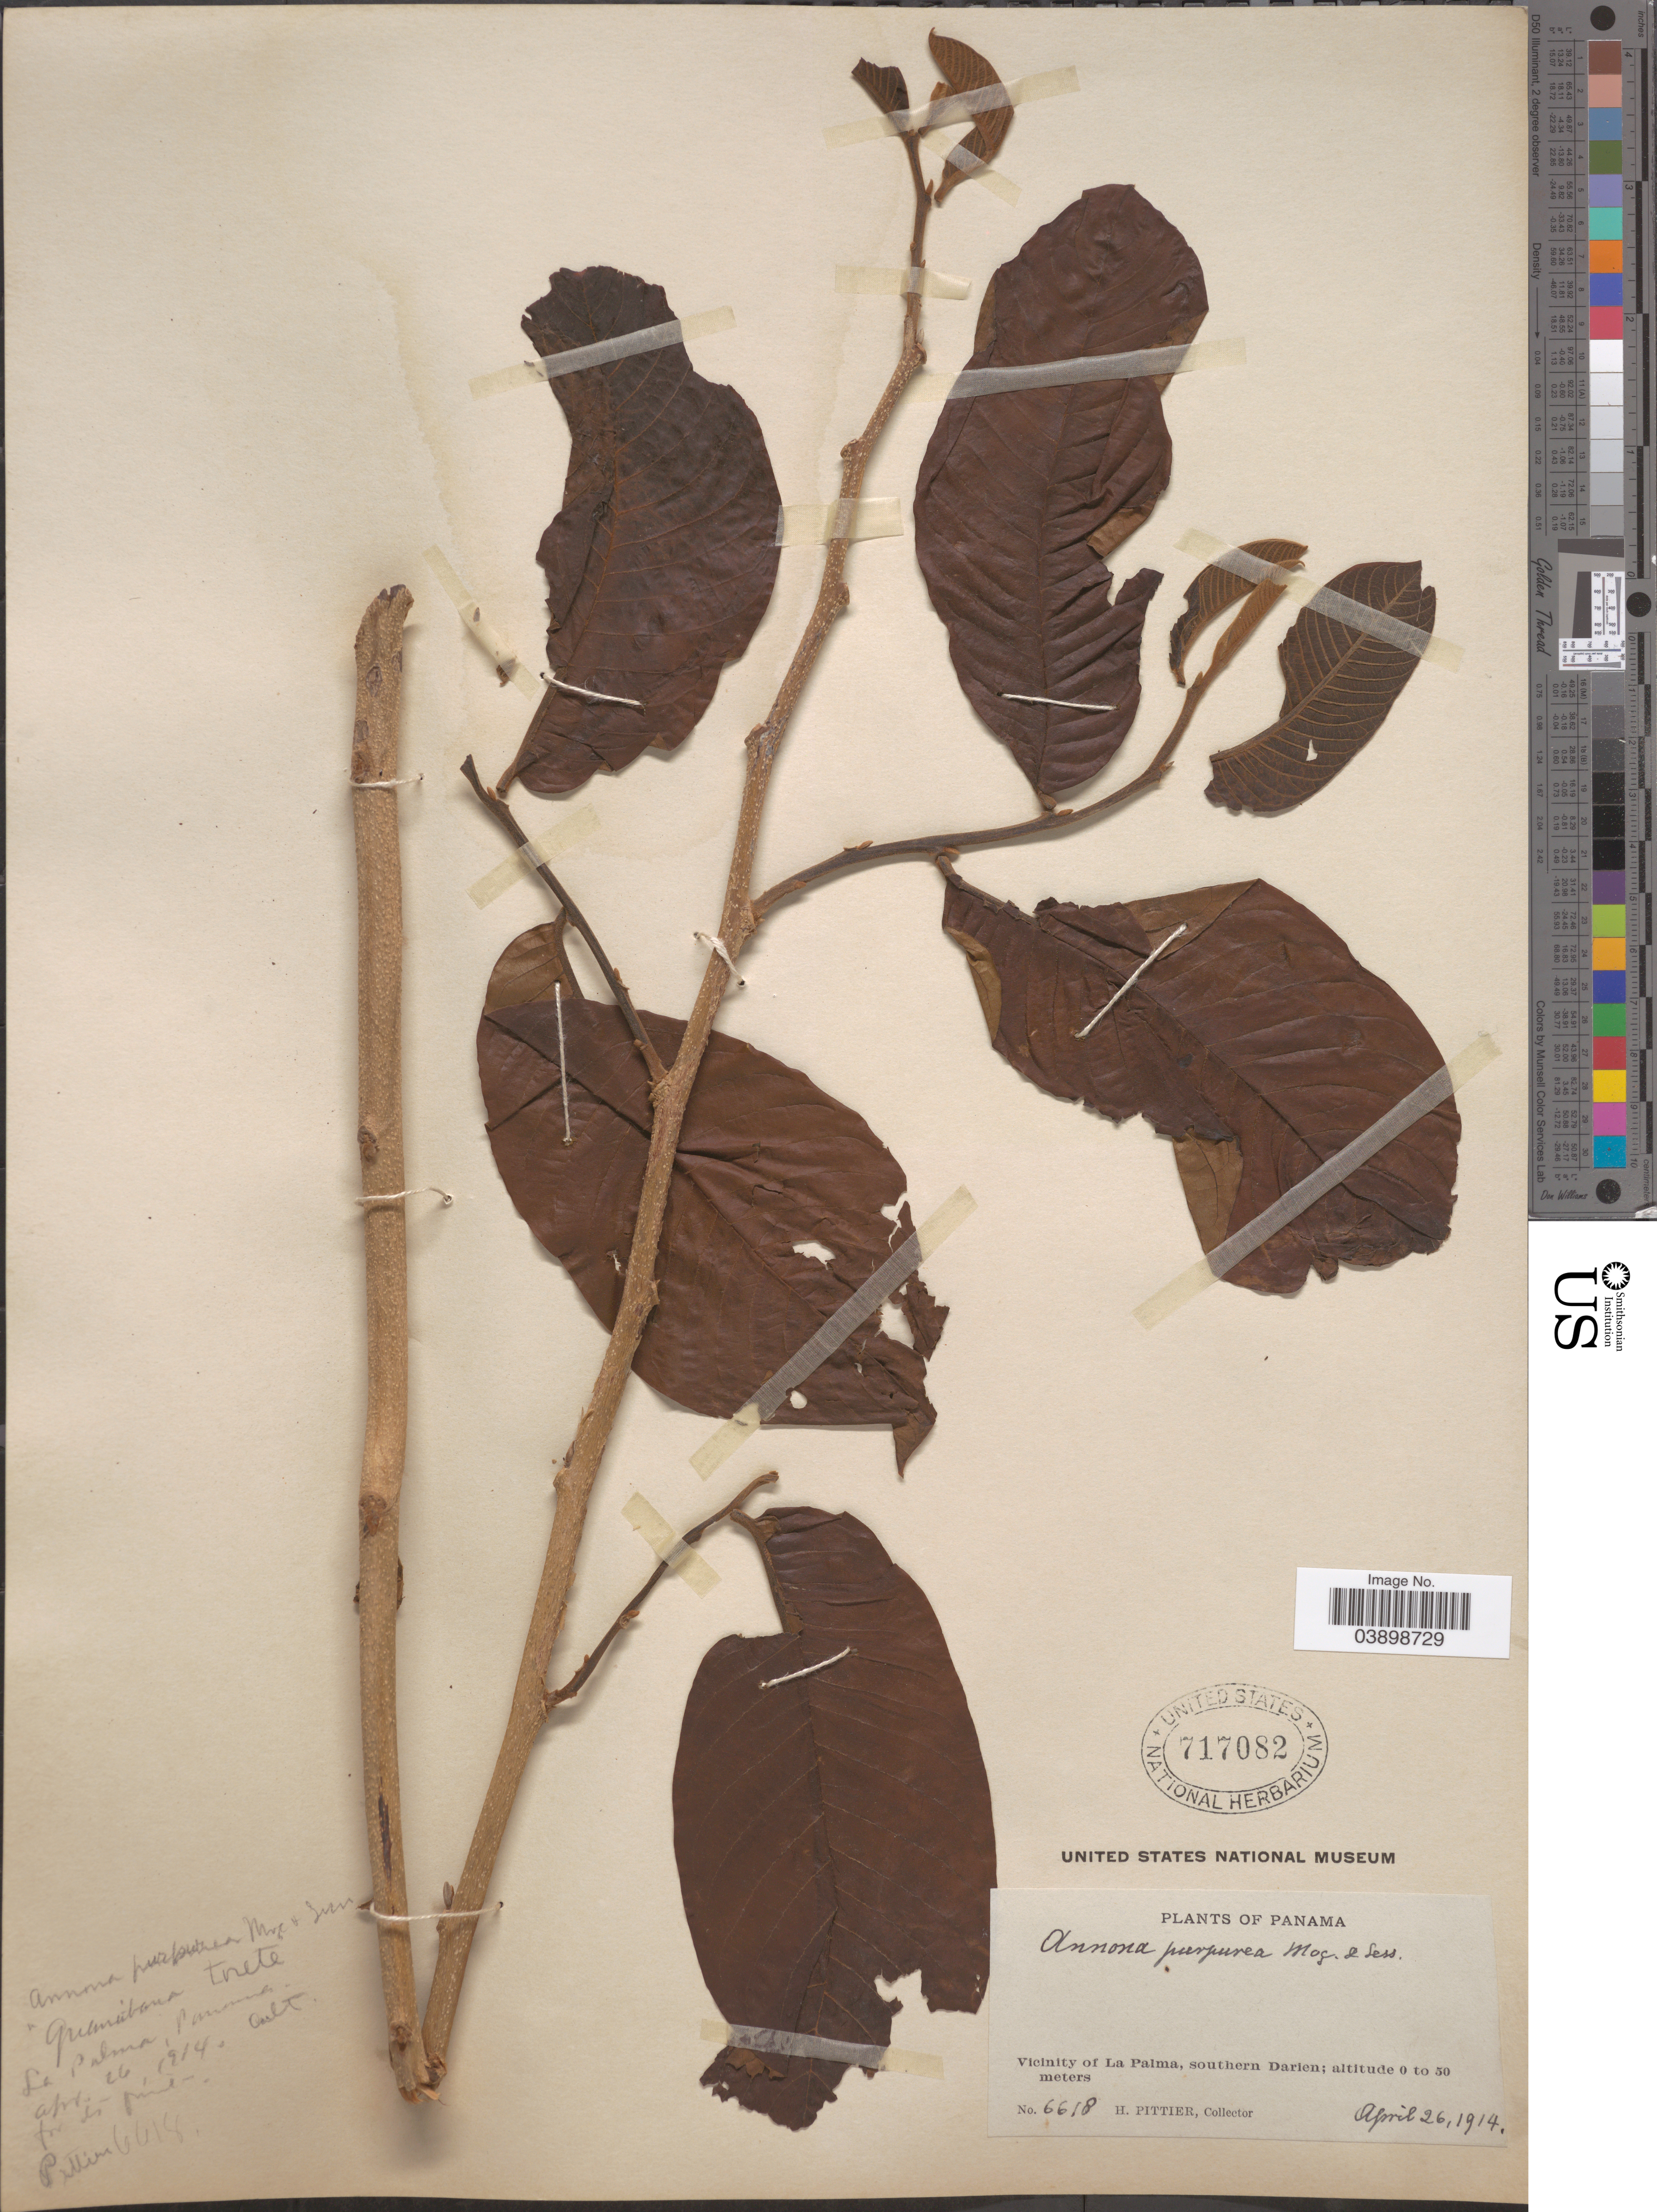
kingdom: Plantae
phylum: Tracheophyta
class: Magnoliopsida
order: Magnoliales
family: Annonaceae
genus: Annona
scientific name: Annona purpurea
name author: Moc. & Sessé ex Dunal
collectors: H. F. Pittier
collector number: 6618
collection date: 1914-04-26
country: Panama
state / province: Darien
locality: Vicinity of La Palma, southern Darien.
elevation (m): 0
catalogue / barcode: US 717082